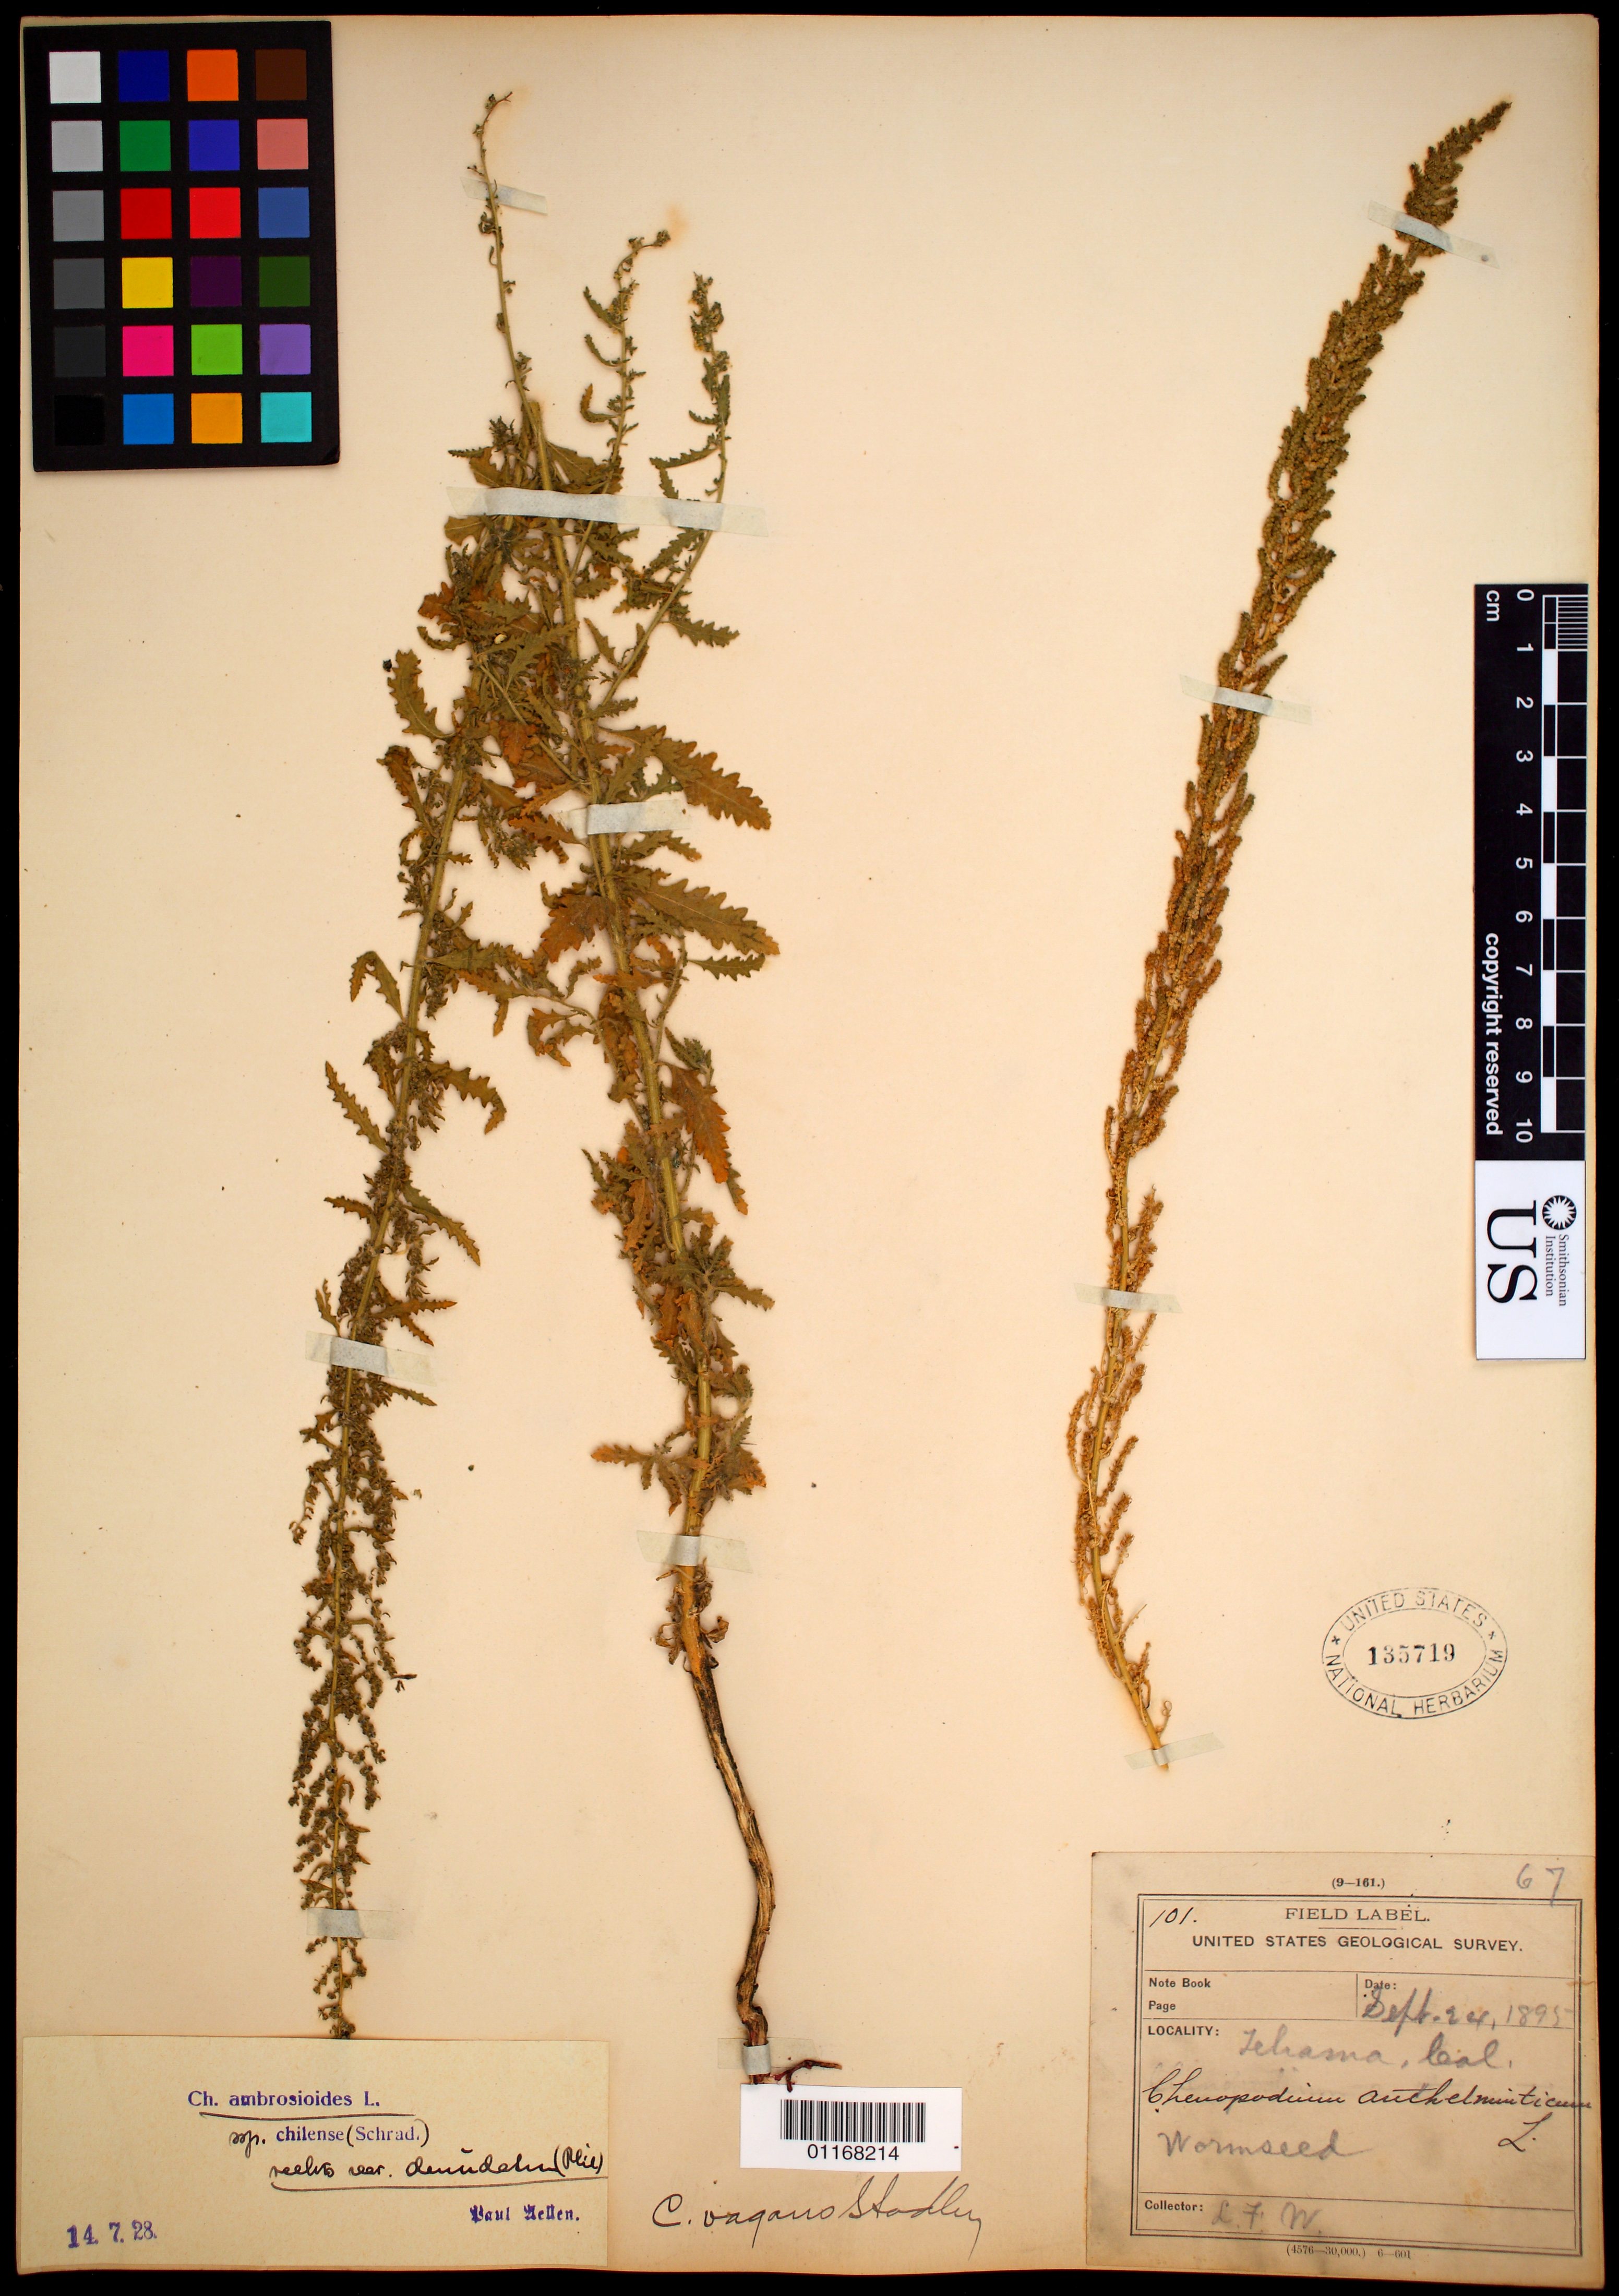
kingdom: Plantae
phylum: Tracheophyta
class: Magnoliopsida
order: Caryophyllales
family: Amaranthaceae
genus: Chenopodium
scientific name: Chenopodium ambrosioides var. denudatum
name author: (Phil.) Aellen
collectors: L. F. Ward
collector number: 101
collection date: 1895-09-24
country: United States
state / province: California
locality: Tehama.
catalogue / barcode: US 135719